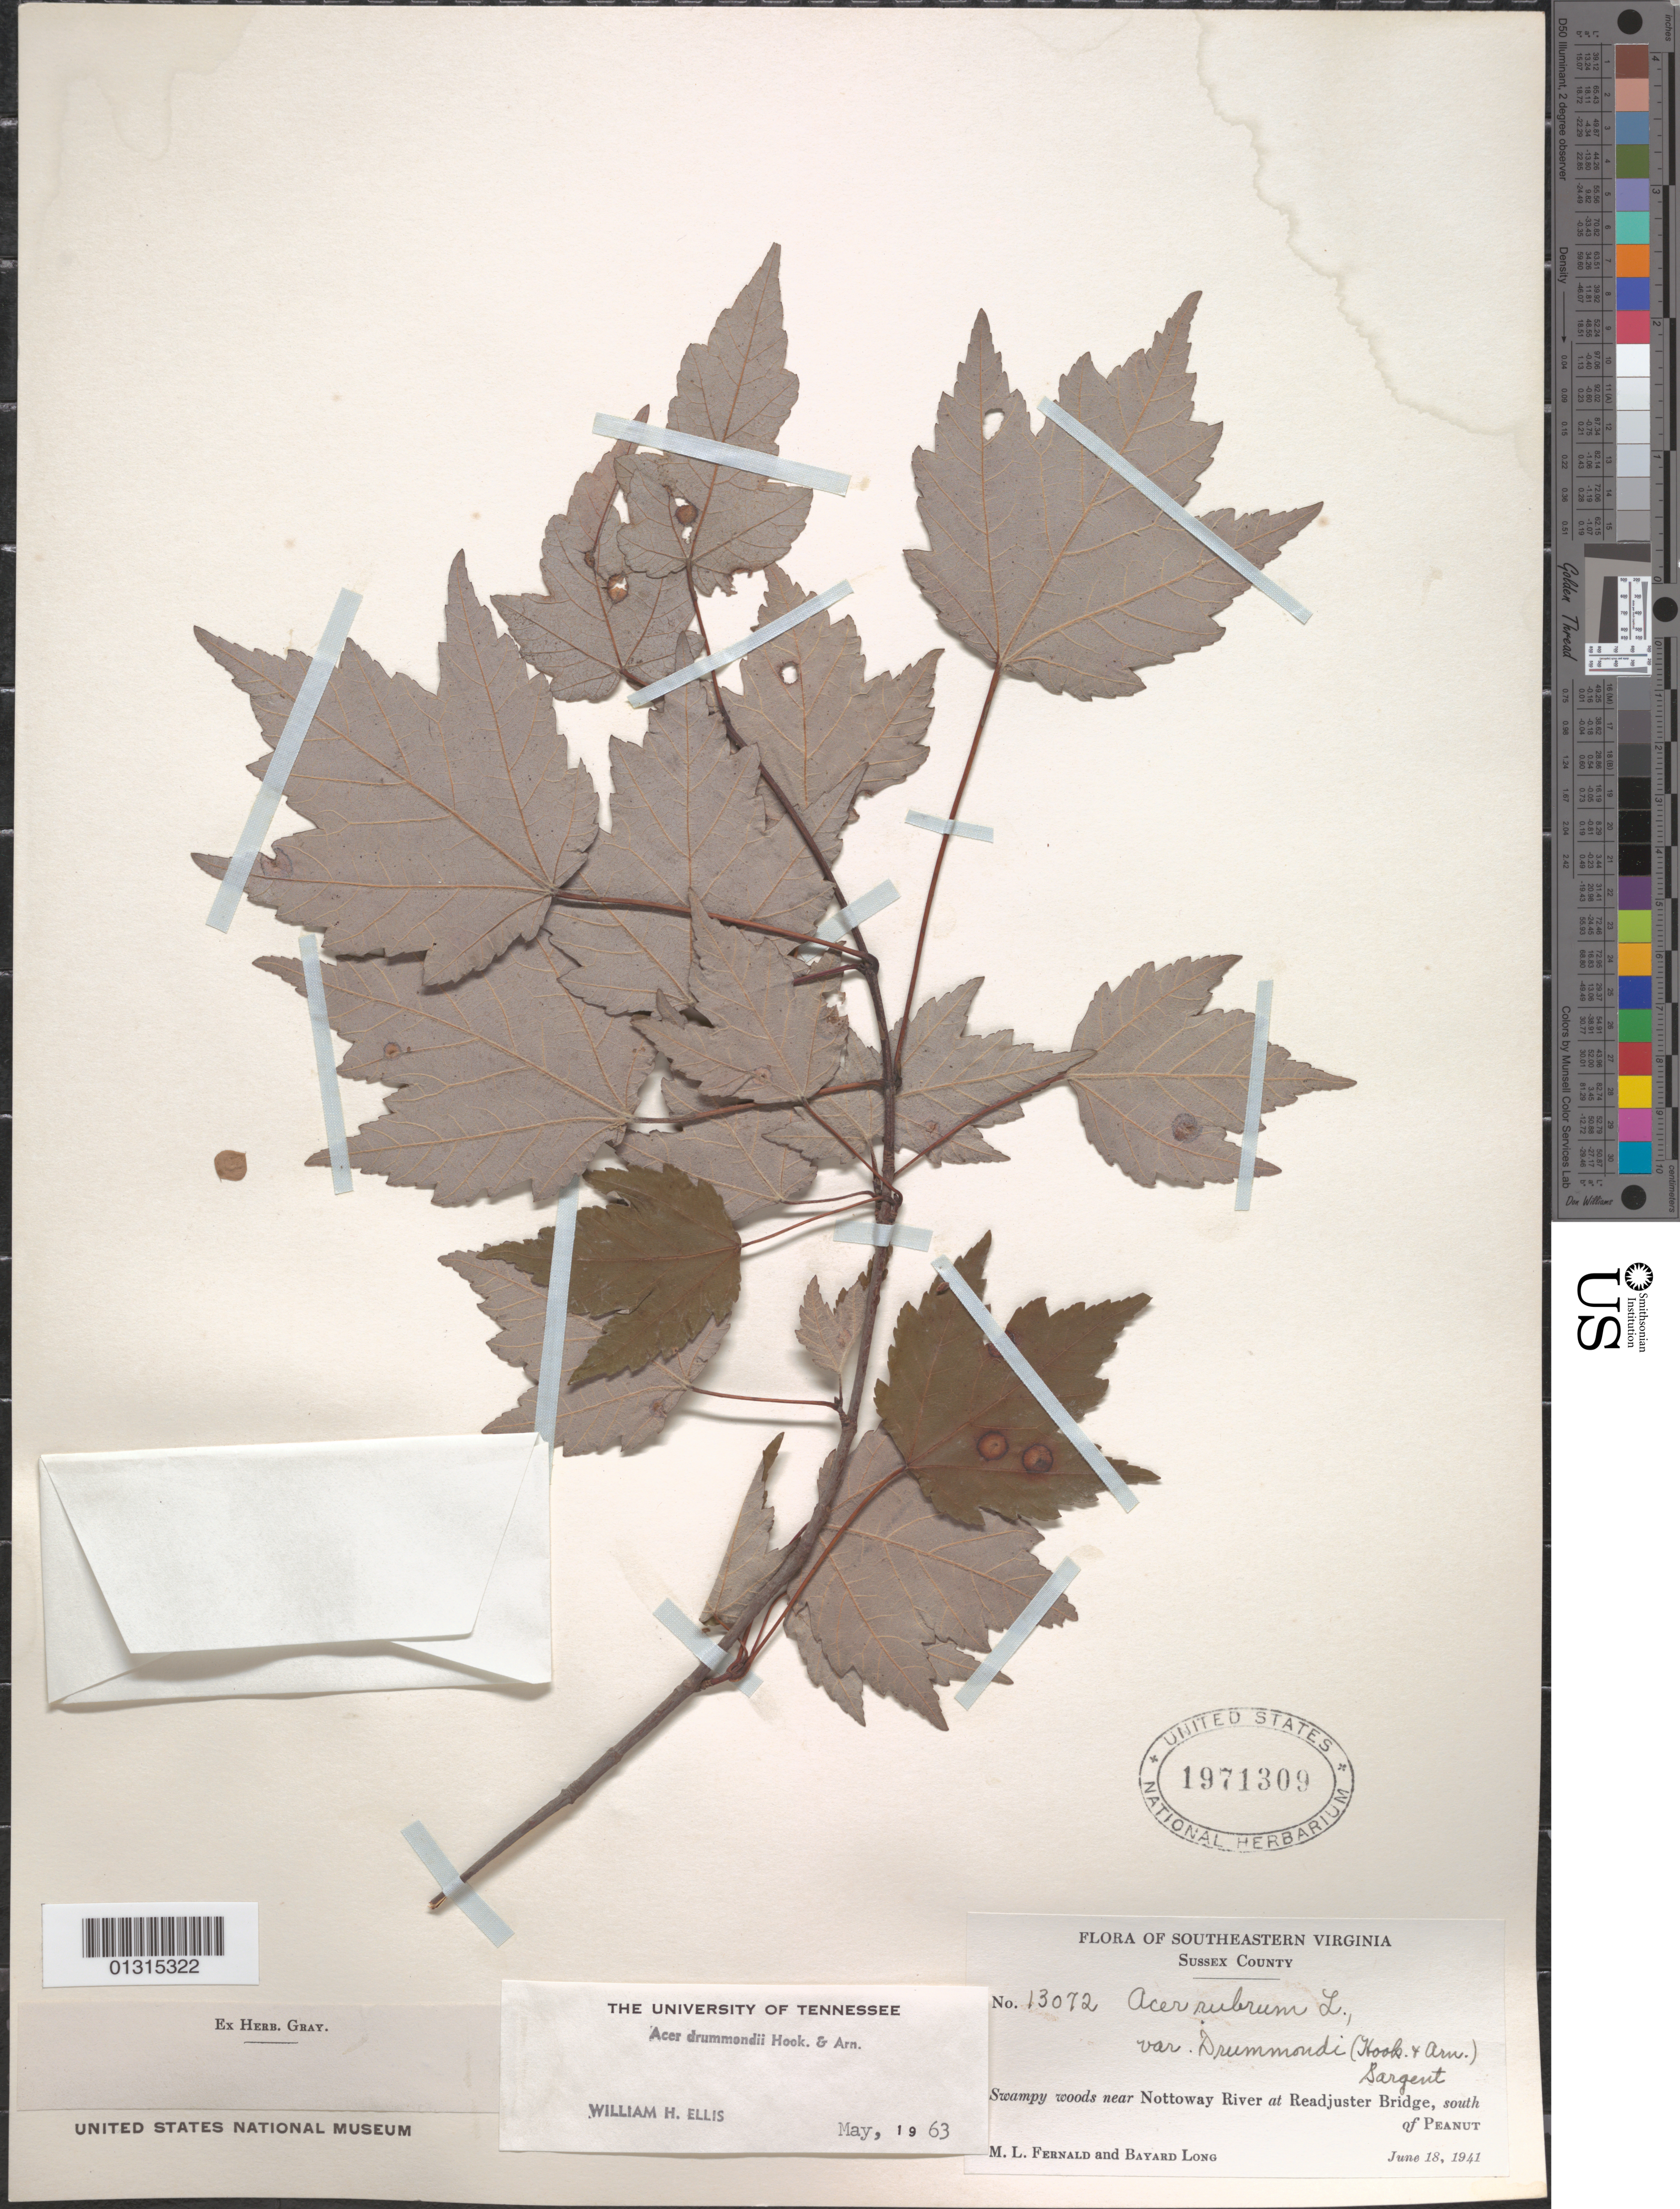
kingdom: Plantae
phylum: Tracheophyta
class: Magnoliopsida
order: Sapindales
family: Sapindaceae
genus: Acer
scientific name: Acer rubrum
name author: L.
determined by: Ellis, W. H.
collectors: M. L. Fernald & B. H. Long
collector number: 13072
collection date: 1941-06-18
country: United States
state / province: Virginia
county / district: Sussex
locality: Sussex County, near Nottoway River at Readjuster Bridge, S of Peanut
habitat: Swampy woods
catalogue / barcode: US 1971309